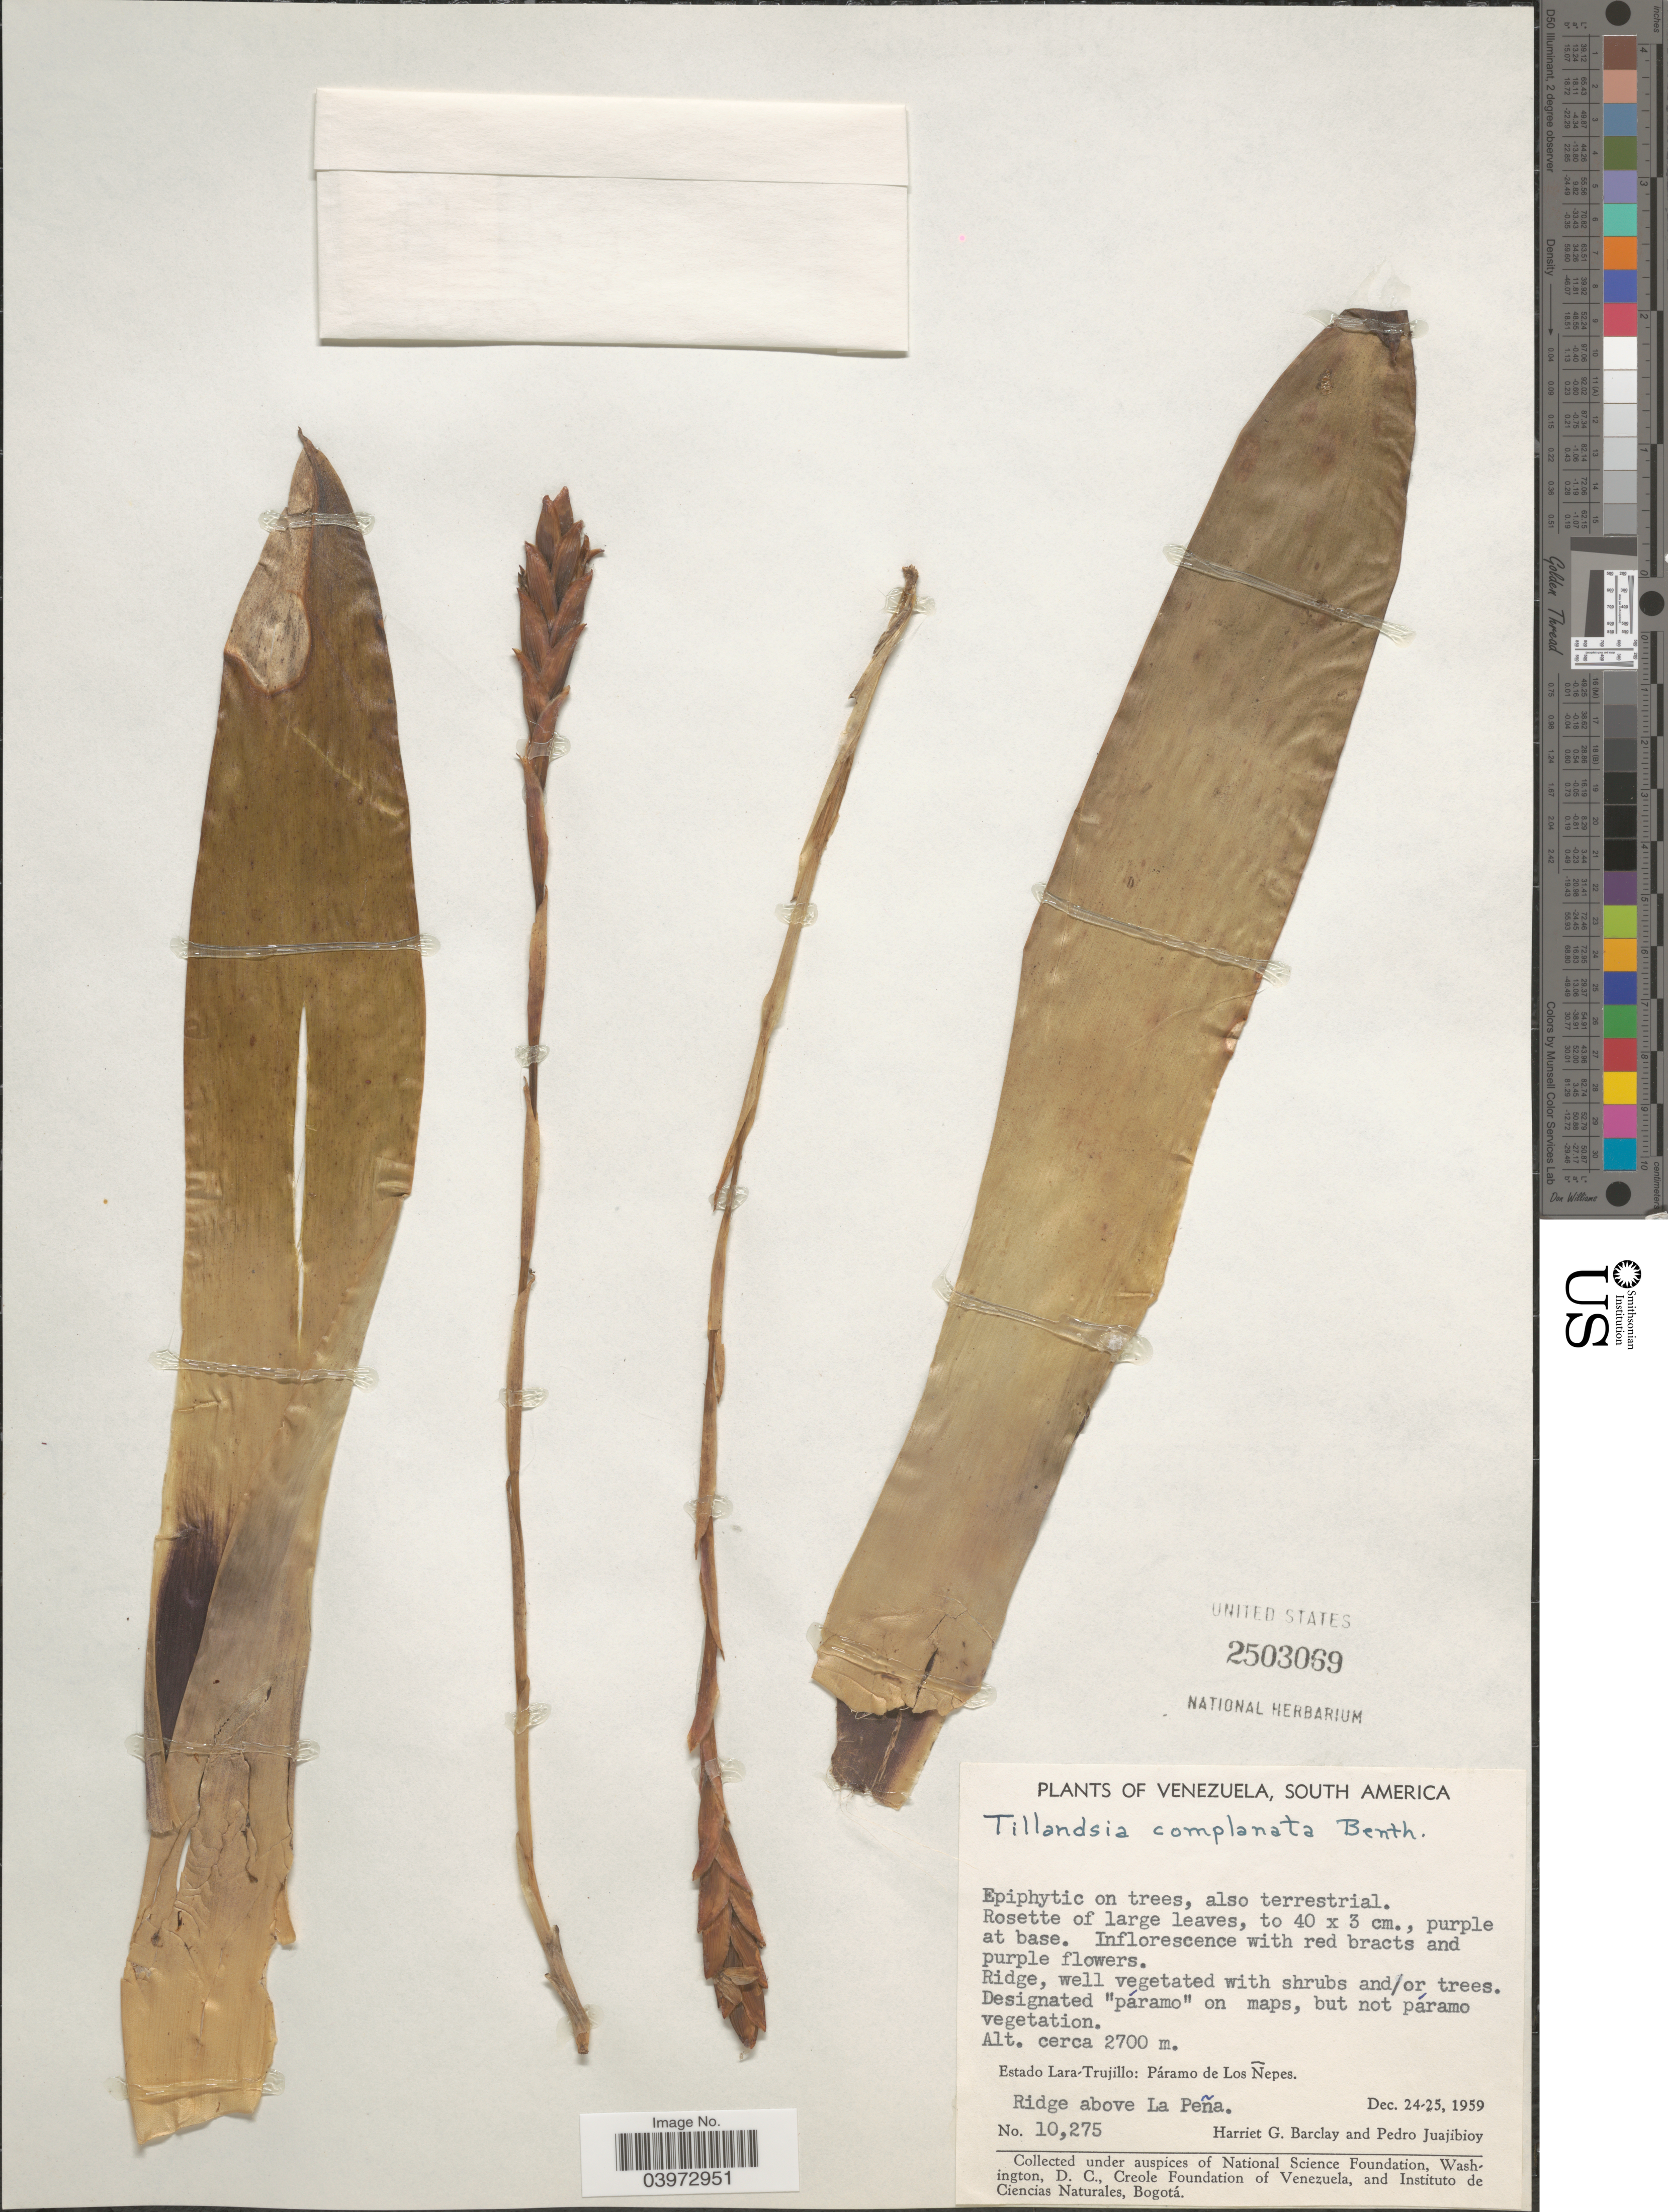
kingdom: Plantae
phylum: Tracheophyta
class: Liliopsida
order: Poales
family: Bromeliaceae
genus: Tillandsia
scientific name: Tillandsia complanata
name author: Benth.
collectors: H. G. Barclay & P. Juajibioy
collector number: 10275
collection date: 1959-12-24/1959-12-25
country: Venezuela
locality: Estado Lara-Trujillo: Páramo de Los Ñepes. Ridge above La Peña.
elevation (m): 2700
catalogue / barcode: US 2503069